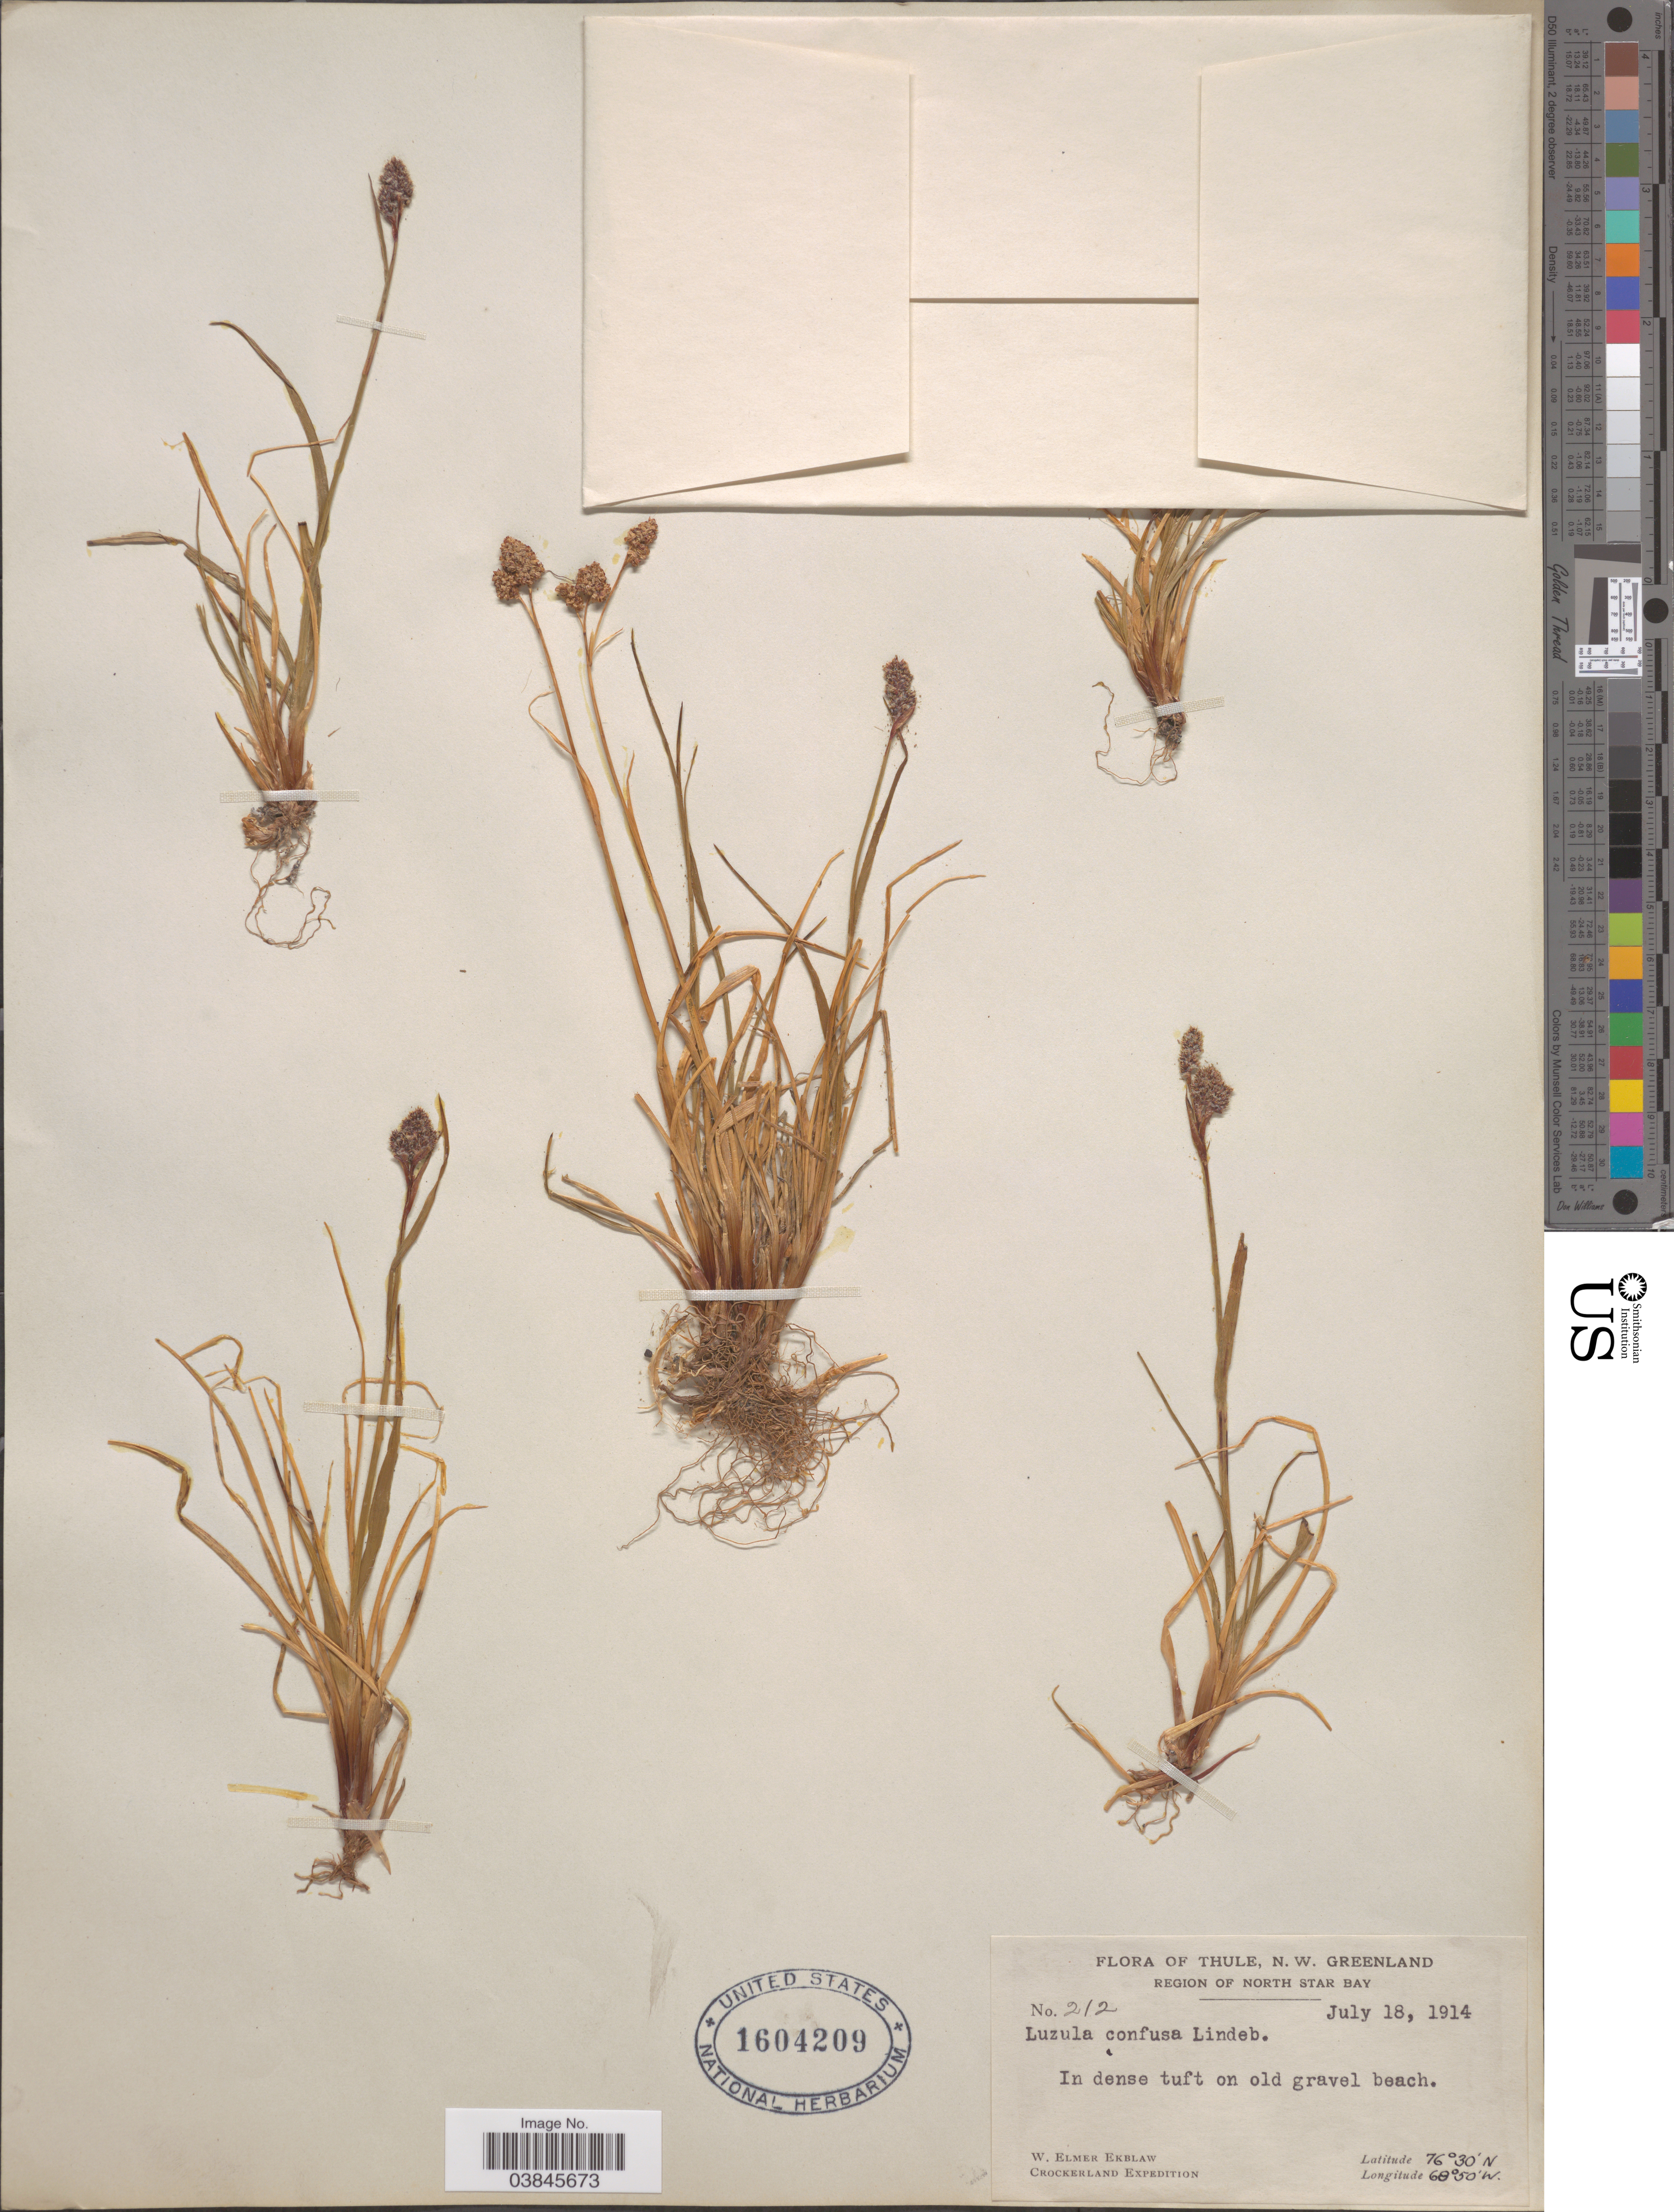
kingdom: Plantae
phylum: Tracheophyta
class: Liliopsida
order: Poales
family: Juncaceae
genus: Luzula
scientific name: Luzula confusa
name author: Lindeb.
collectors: W. Ekblaw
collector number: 212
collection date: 1914-07-18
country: Greenland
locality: Thule, N. W. Greenland. Region of North Star Bay. On old gravel beach.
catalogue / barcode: US 1604209